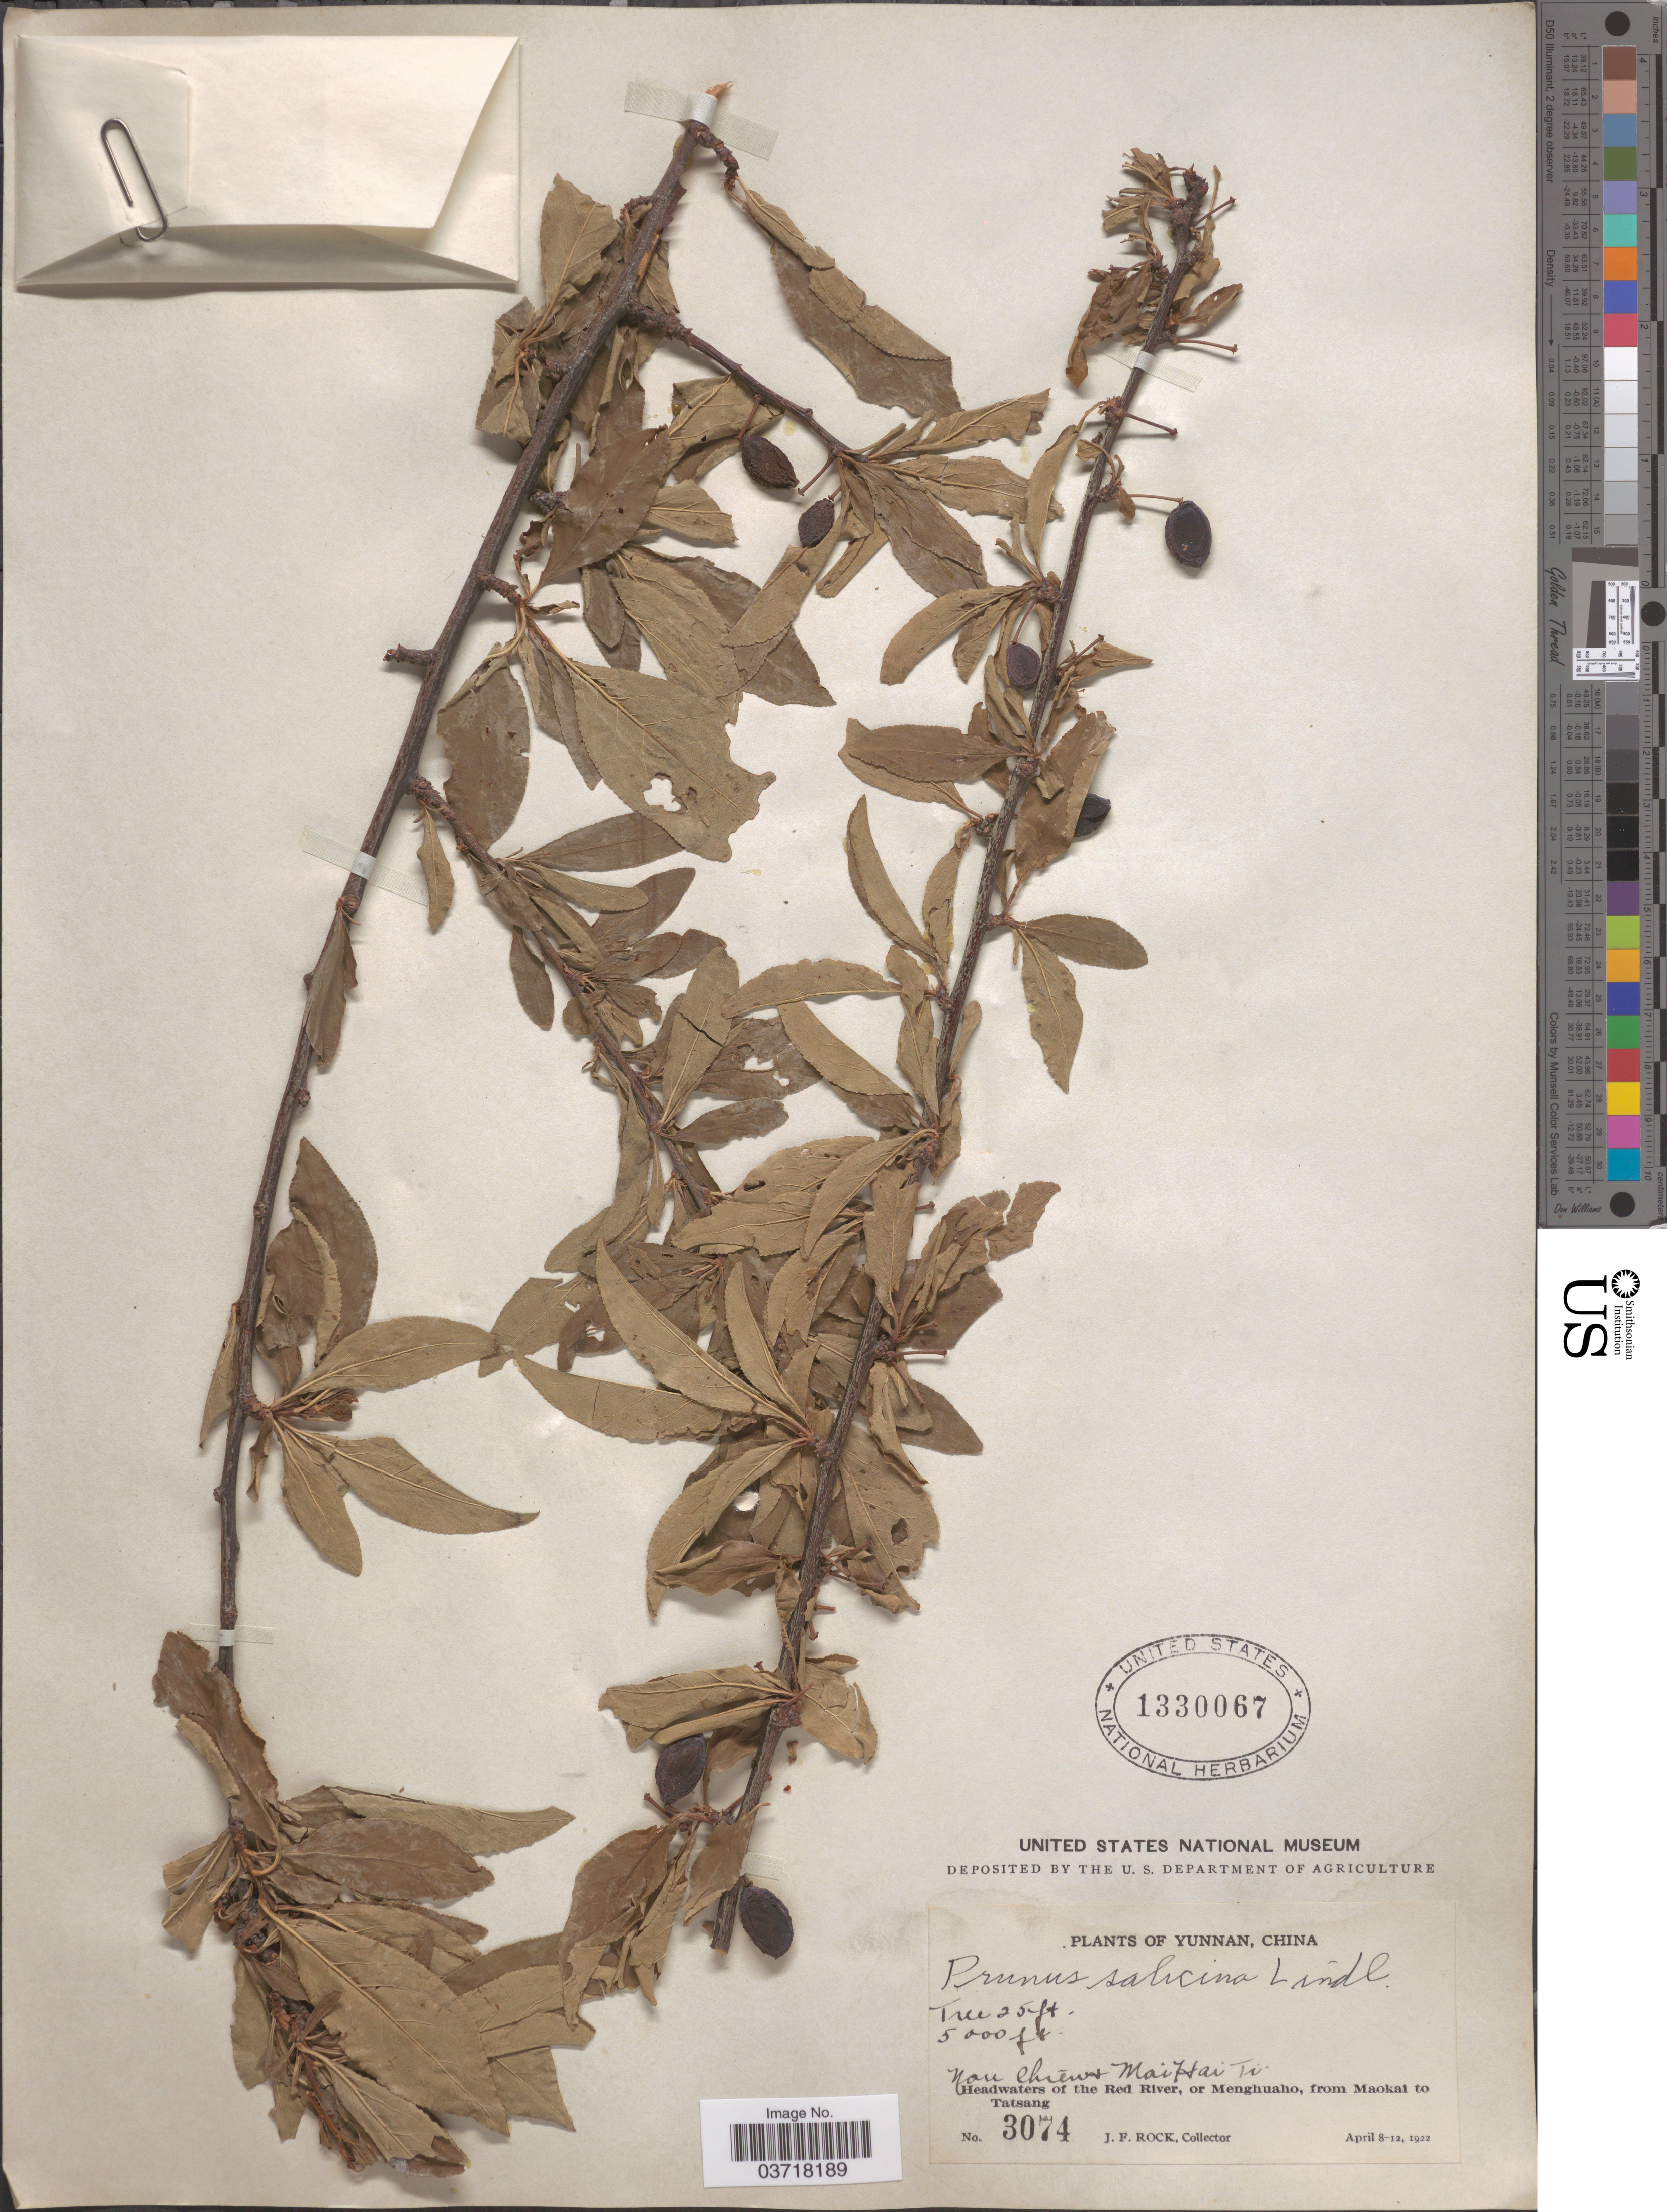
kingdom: Plantae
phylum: Tracheophyta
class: Magnoliopsida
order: Rosales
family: Rosaceae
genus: Prunus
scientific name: Prunus salicina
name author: Lindl.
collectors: J. Rock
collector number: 3074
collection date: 1922-04-08/1922-04-12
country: China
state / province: Yunnan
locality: Nau Chien & Mai Hai Ti. [interpreted] Headwaters of the Red River, or Menghuaho, from Maokai to Tatsang.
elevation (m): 1524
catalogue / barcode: US 1330067